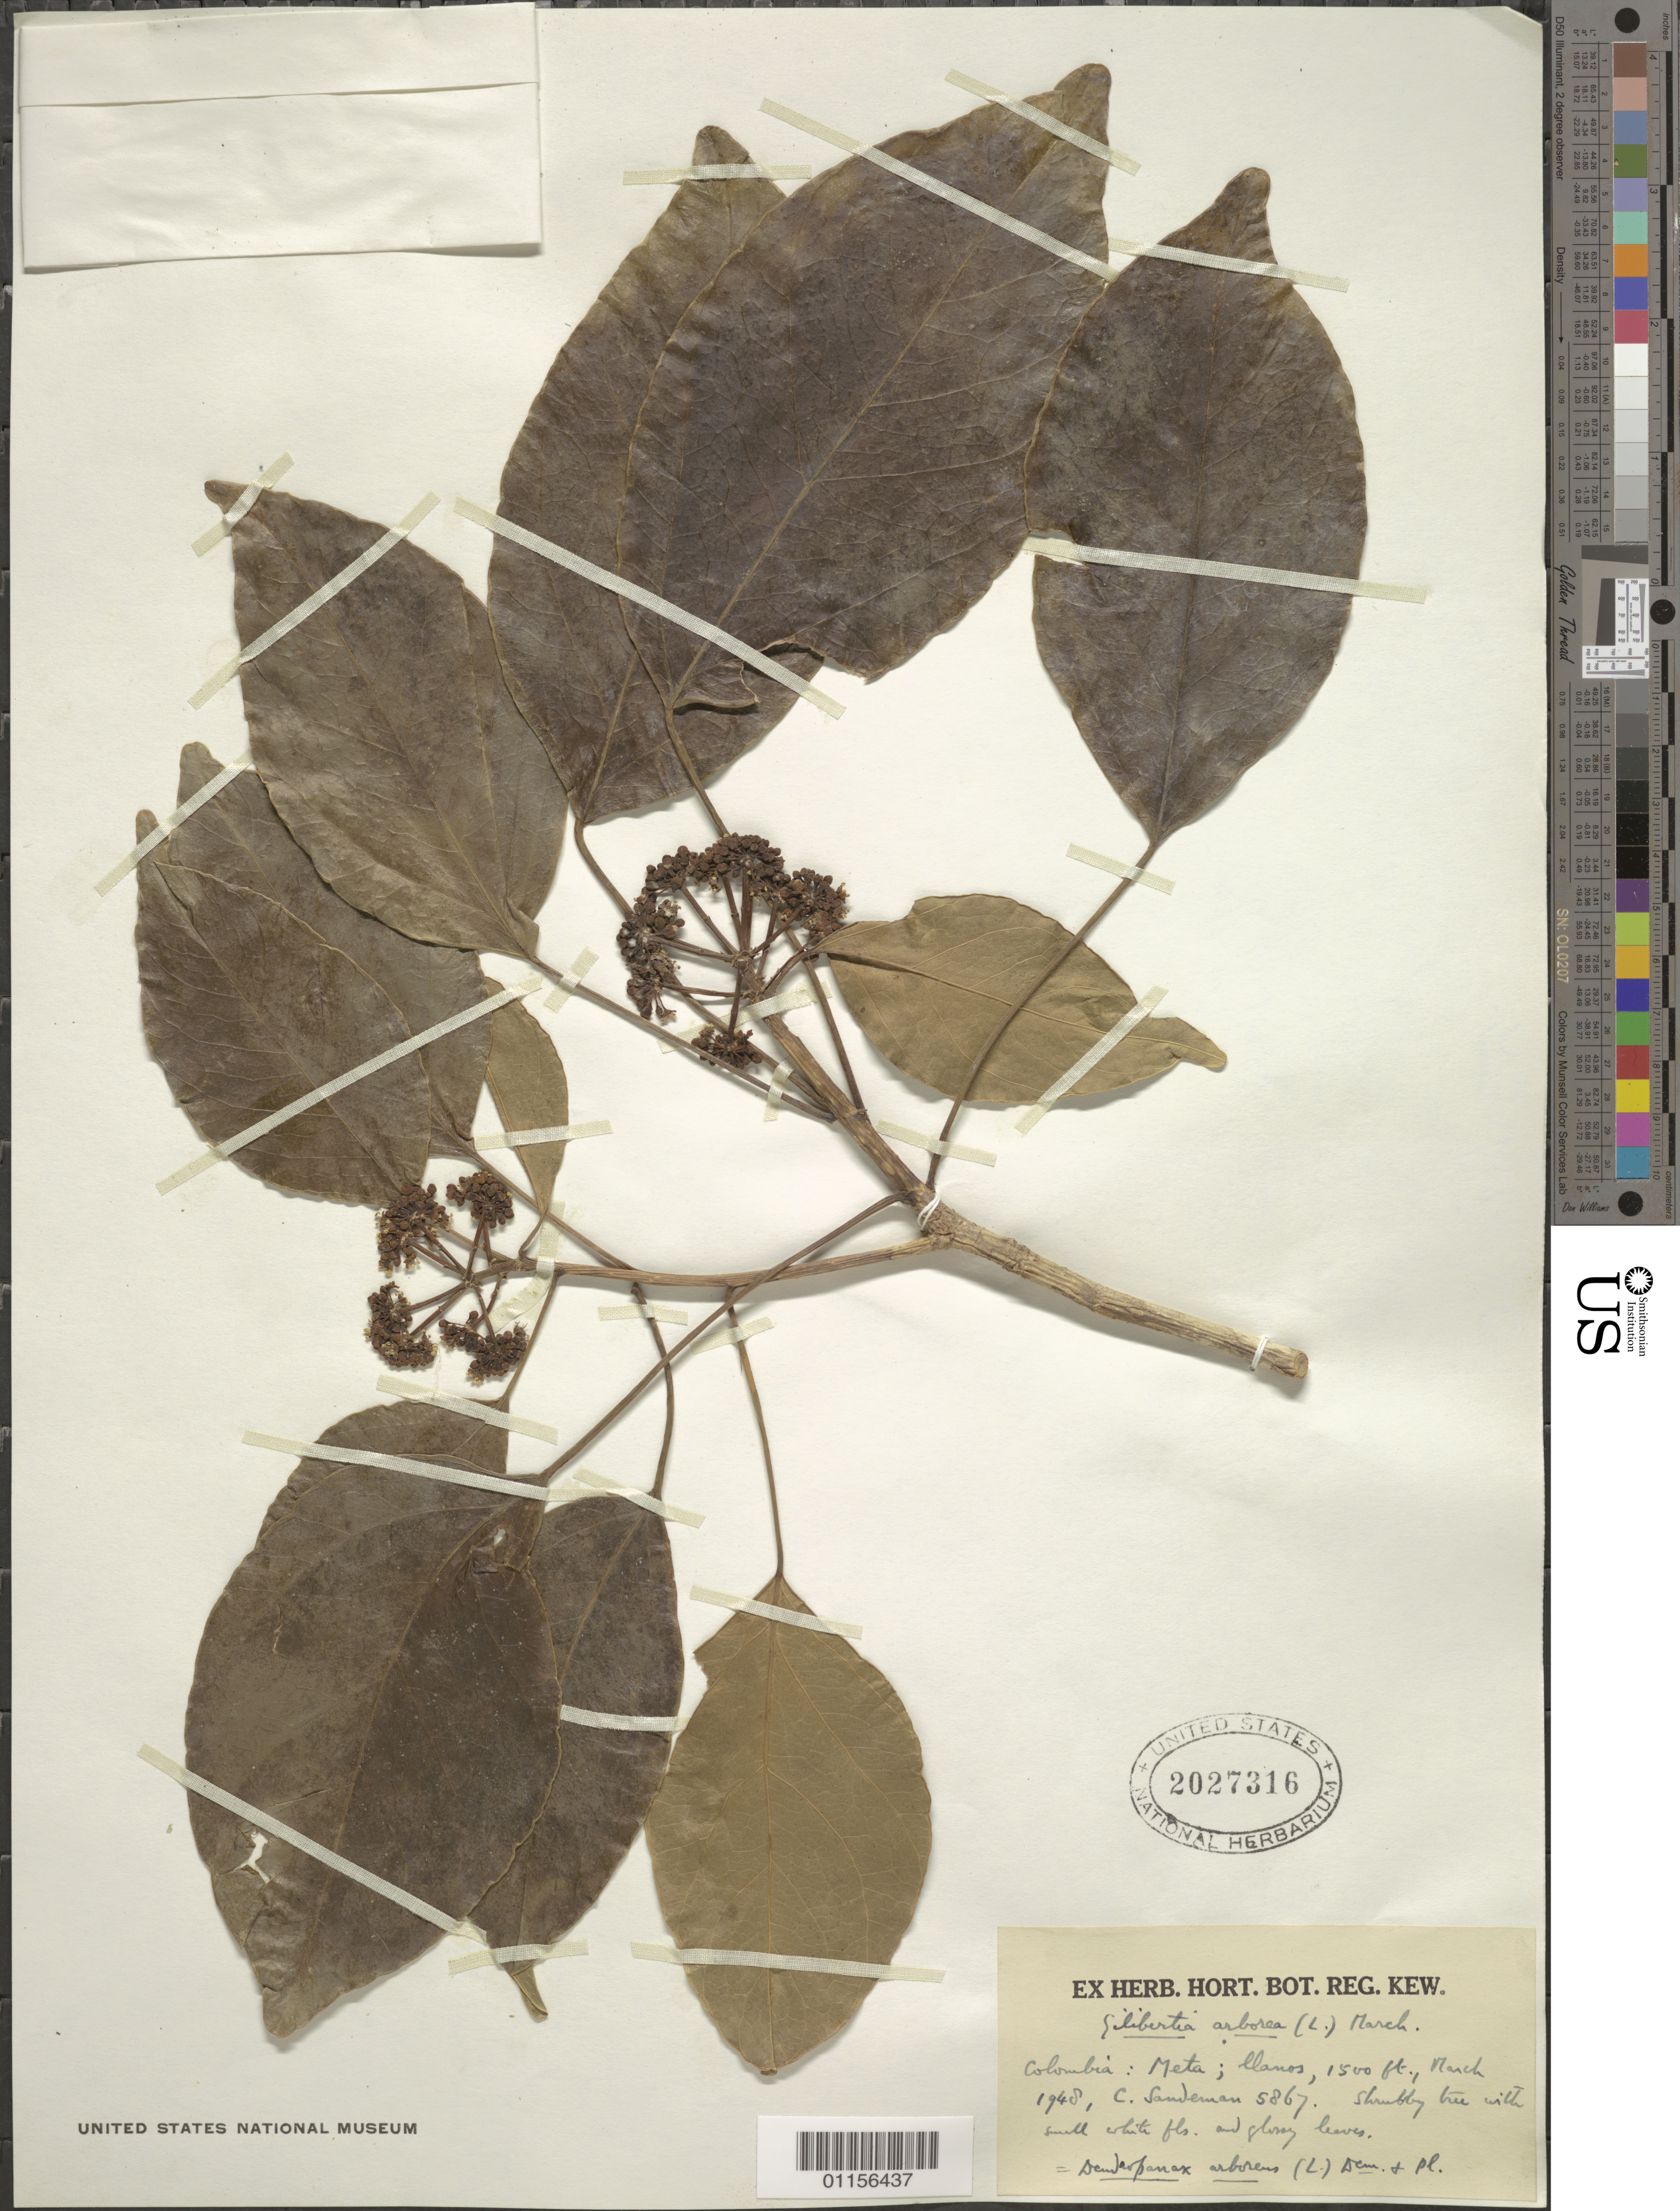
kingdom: Plantae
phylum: Tracheophyta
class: Magnoliopsida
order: Apiales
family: Araliaceae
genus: Dendropanax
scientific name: Dendropanax arboreus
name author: (L.) Decne. & Planch.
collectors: C. Sandeman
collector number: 5867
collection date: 1948-03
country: Colombia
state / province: Meta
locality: Llanos.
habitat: Shrubby tree.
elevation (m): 457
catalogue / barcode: US 2027316